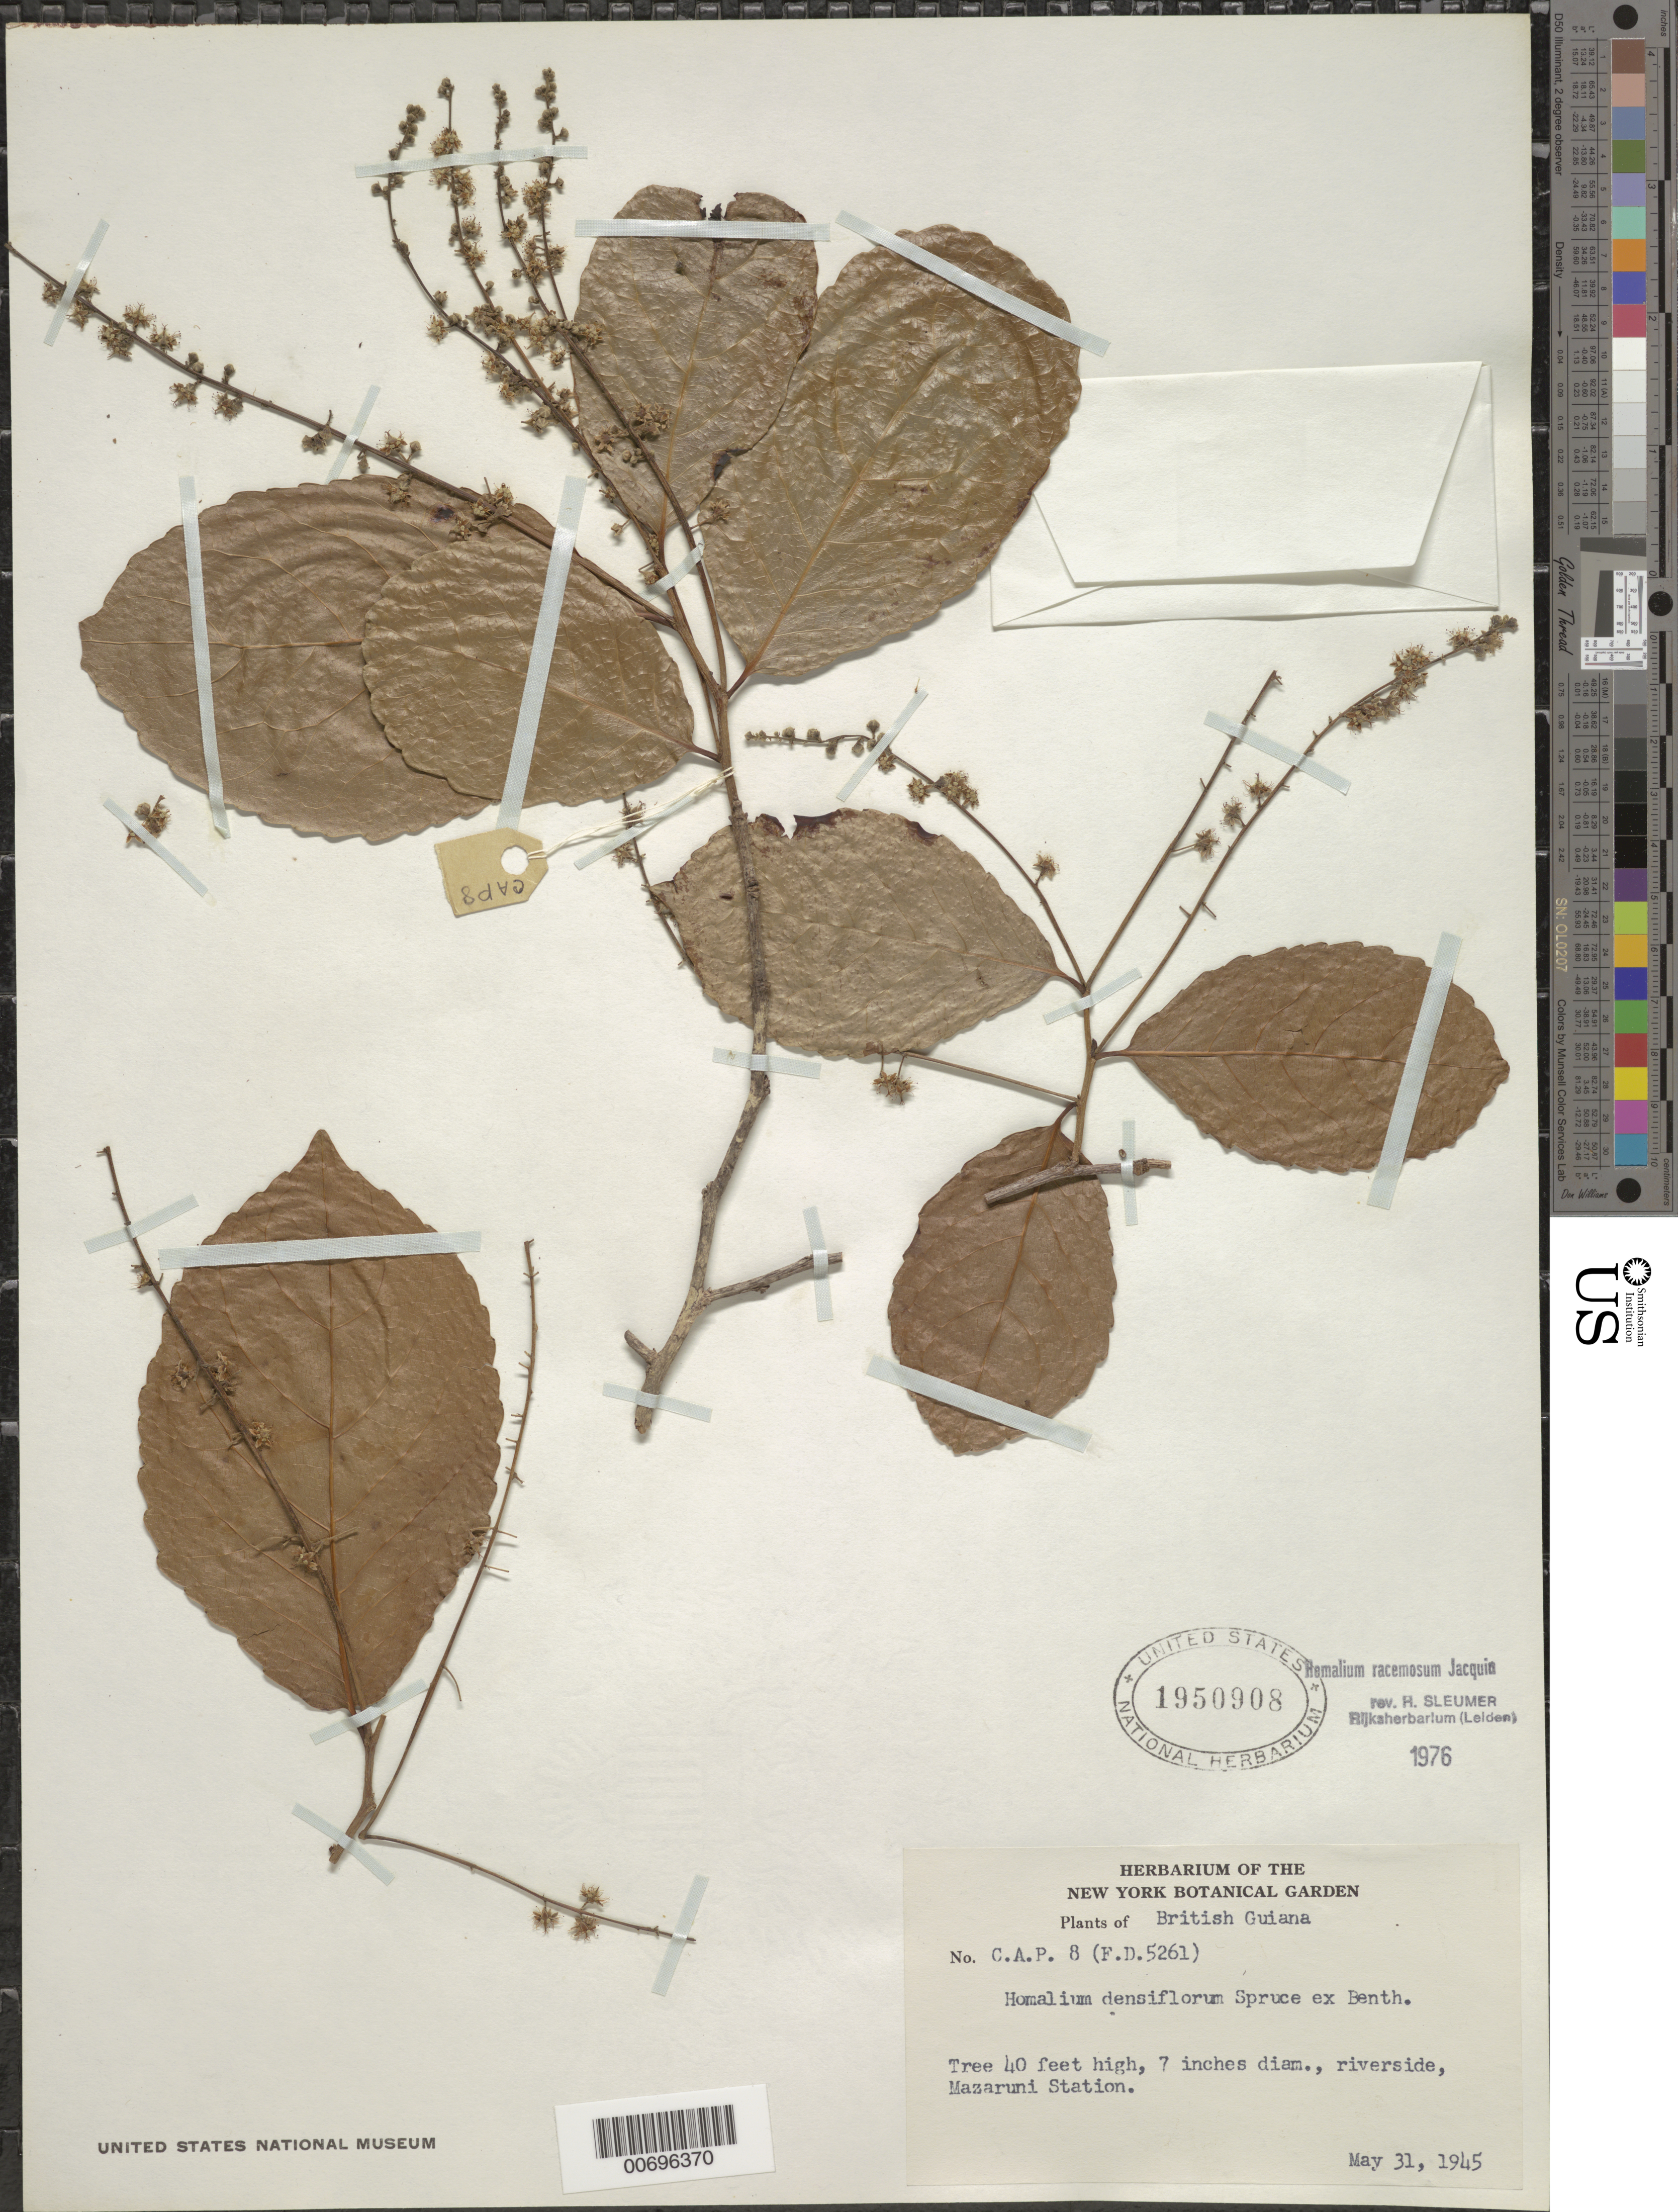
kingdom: Plantae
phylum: Tracheophyta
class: Magnoliopsida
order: Malpighiales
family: Salicaceae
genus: Homalium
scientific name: Homalium racemosum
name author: Jacq.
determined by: Sleumer, H. O.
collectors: Forest Dept. B. G. & British Guiana Forestry Dept.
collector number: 5261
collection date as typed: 31-May-45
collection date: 1945-05-31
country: Guyana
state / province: Cuyuni-Mazaruni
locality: Mazaruni Station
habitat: Riverside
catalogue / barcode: US 1950908